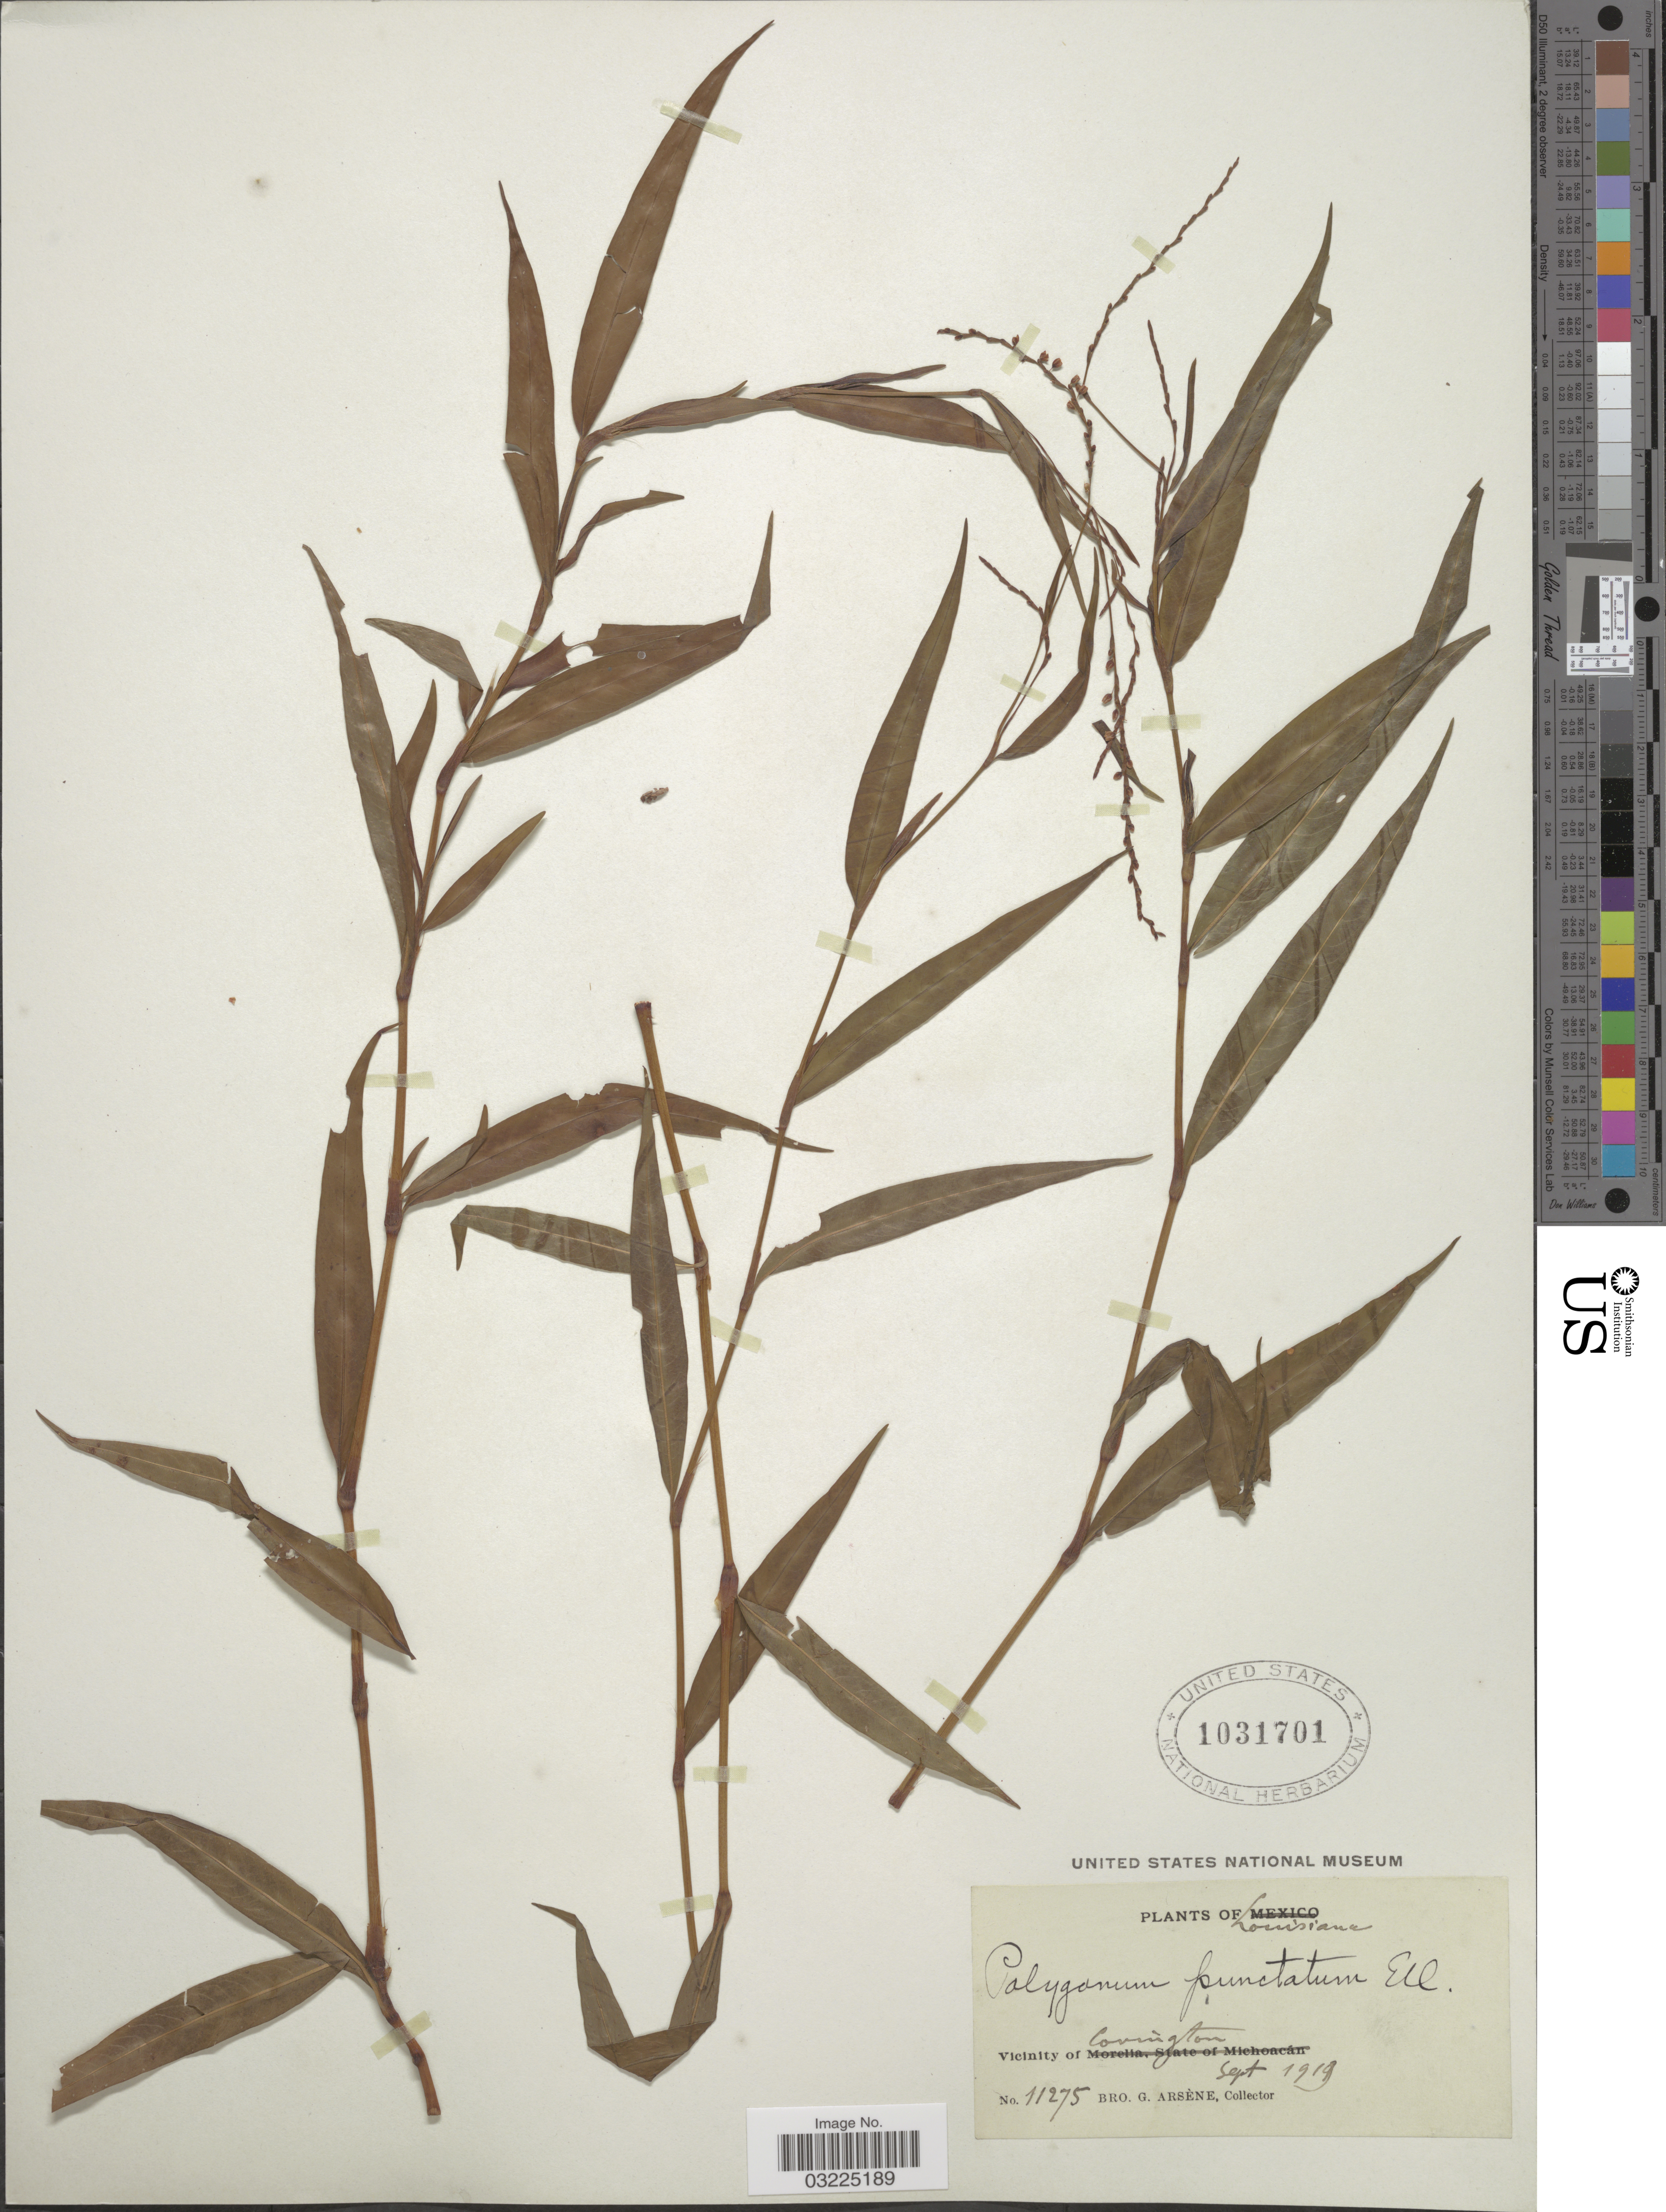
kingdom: Plantae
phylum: Tracheophyta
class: Magnoliopsida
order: Caryophyllales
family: Polygonaceae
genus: Persicaria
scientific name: Persicaria punctata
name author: (Elliott) Small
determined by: Atha, D. E.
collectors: Bro. G. Arsène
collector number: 11275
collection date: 1919-09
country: United States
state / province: Louisiana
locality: Vicinity of Covington.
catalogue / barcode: US 1031701